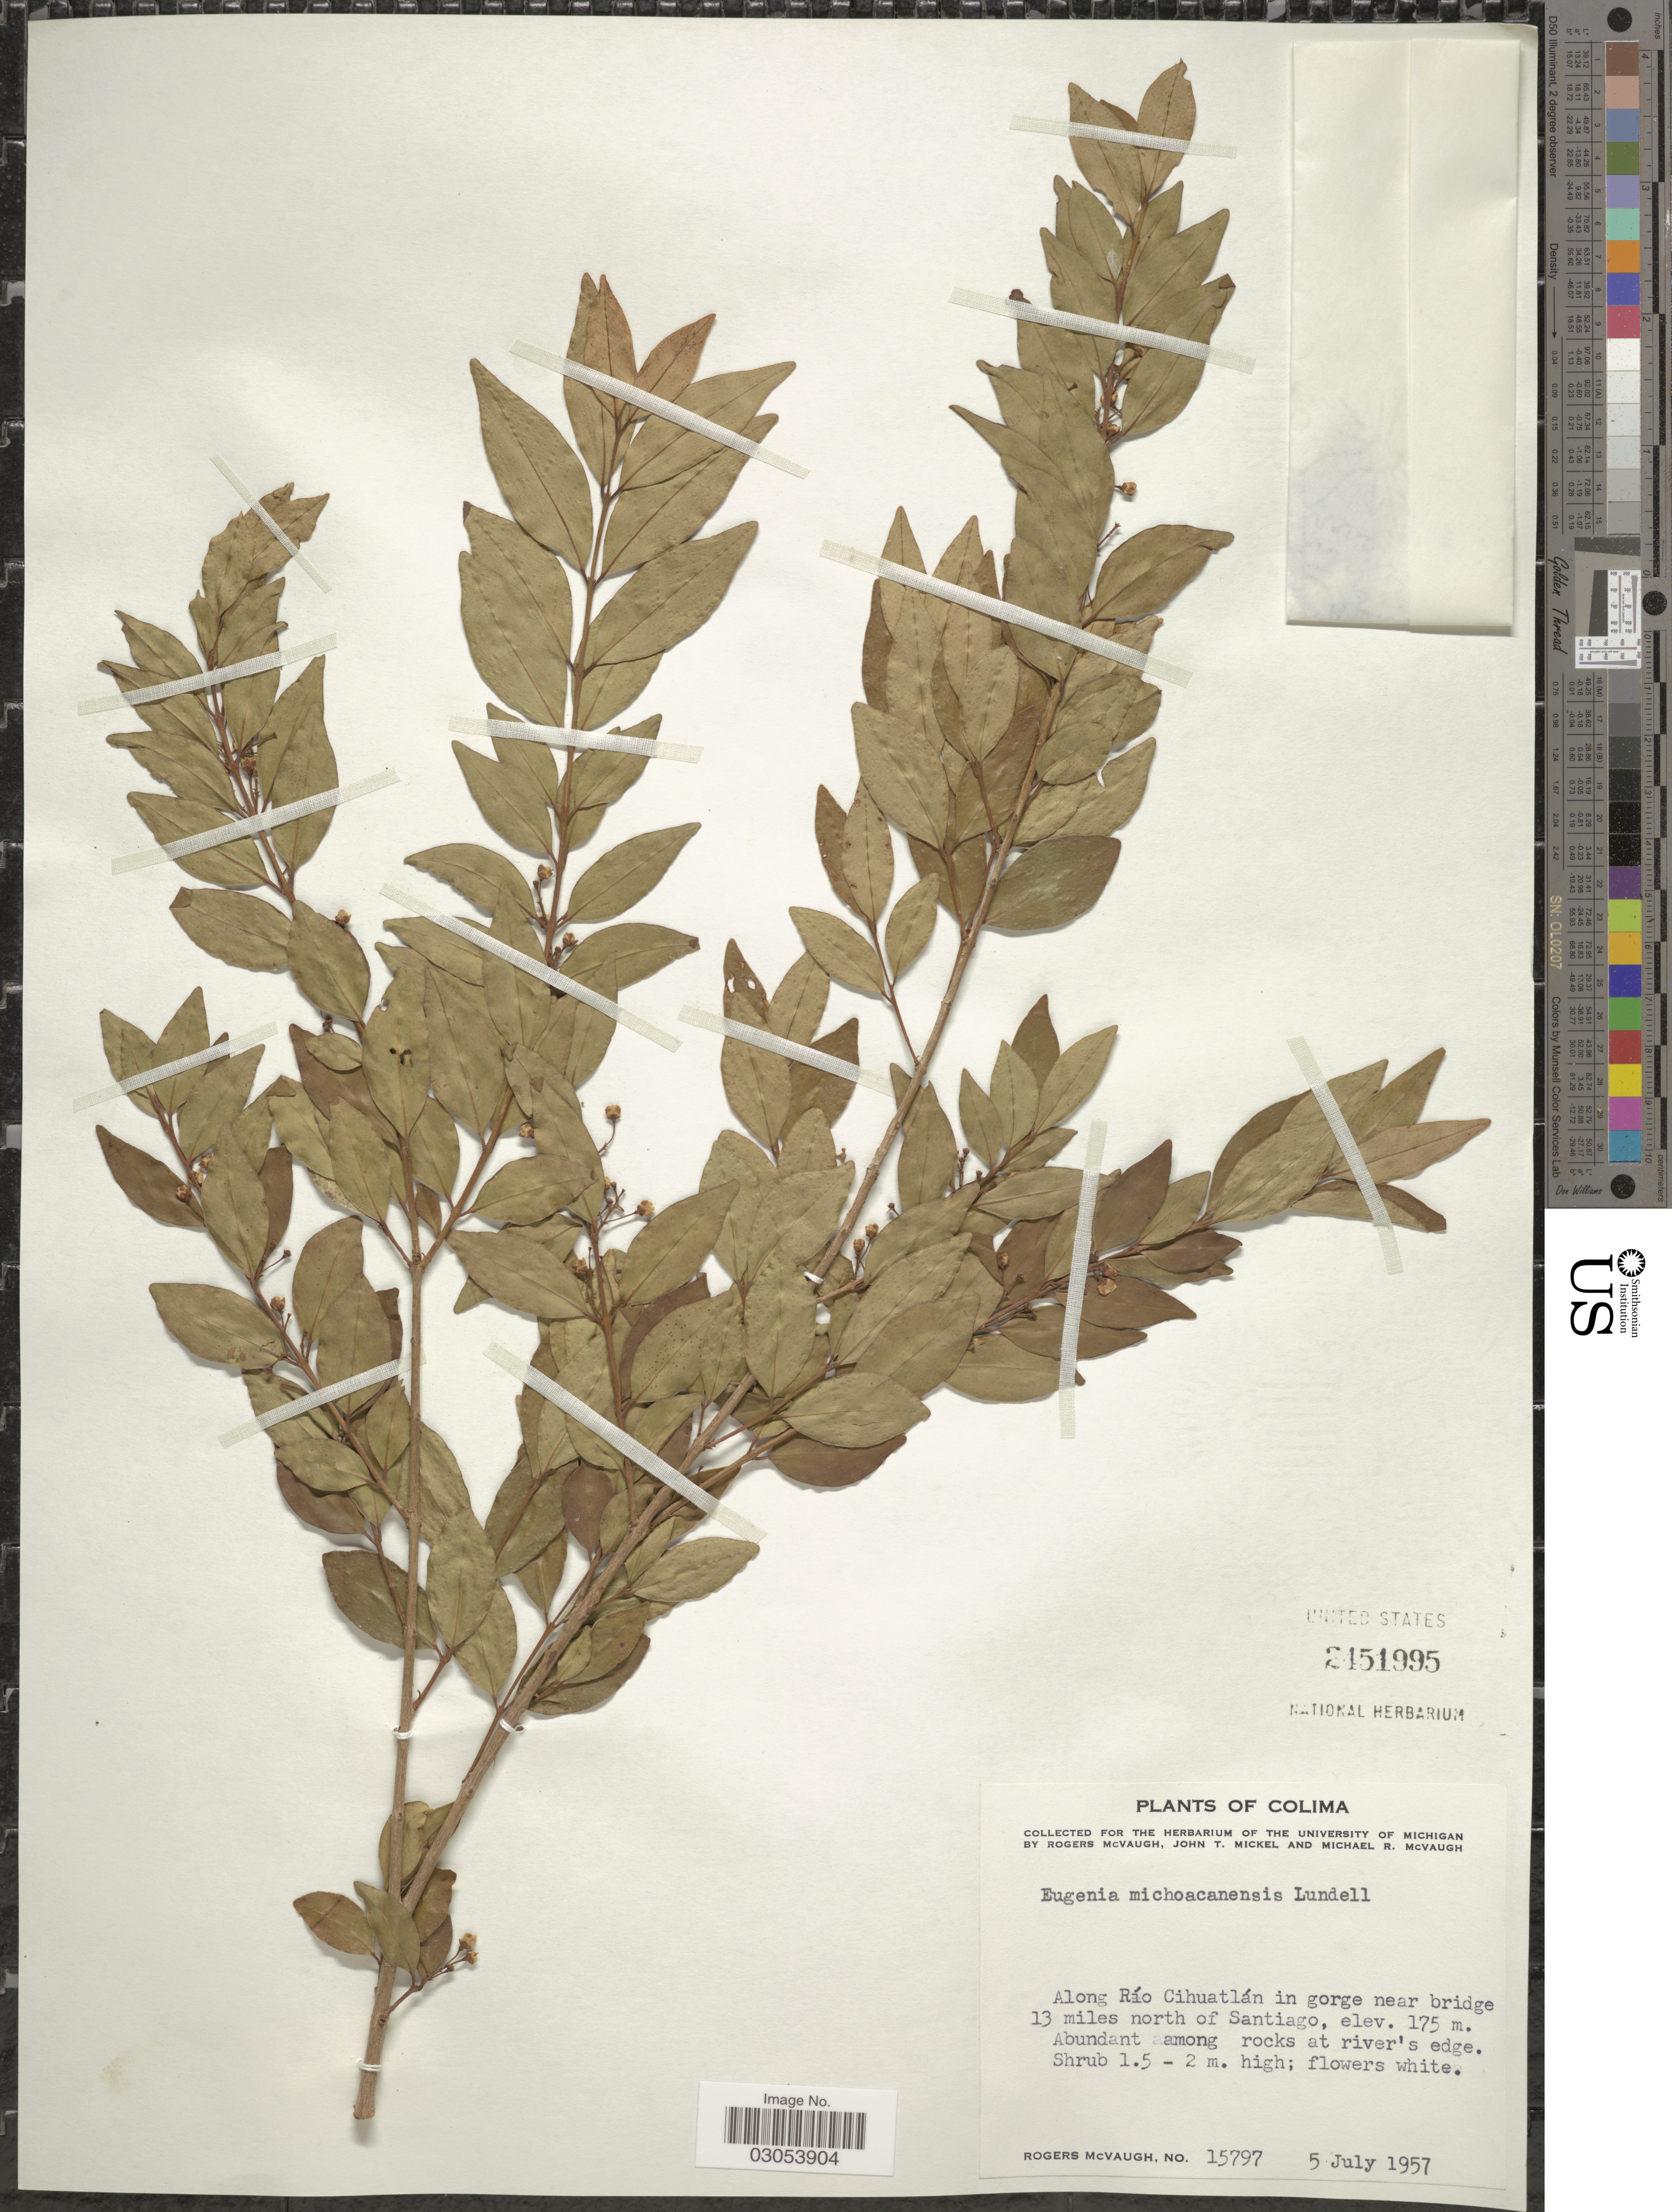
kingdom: Plantae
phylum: Tracheophyta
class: Magnoliopsida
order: Myrtales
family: Myrtaceae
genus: Eugenia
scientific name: Eugenia michoacanensis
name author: Lundell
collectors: R. McVaugh, J. T. Mickel & M. R. McVaugh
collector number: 15797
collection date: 1957-07-05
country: Mexico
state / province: Colima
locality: Along Río Cihuatlán in gorge near bridge 13 miles north of Santiago.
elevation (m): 175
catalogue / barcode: US 2451995